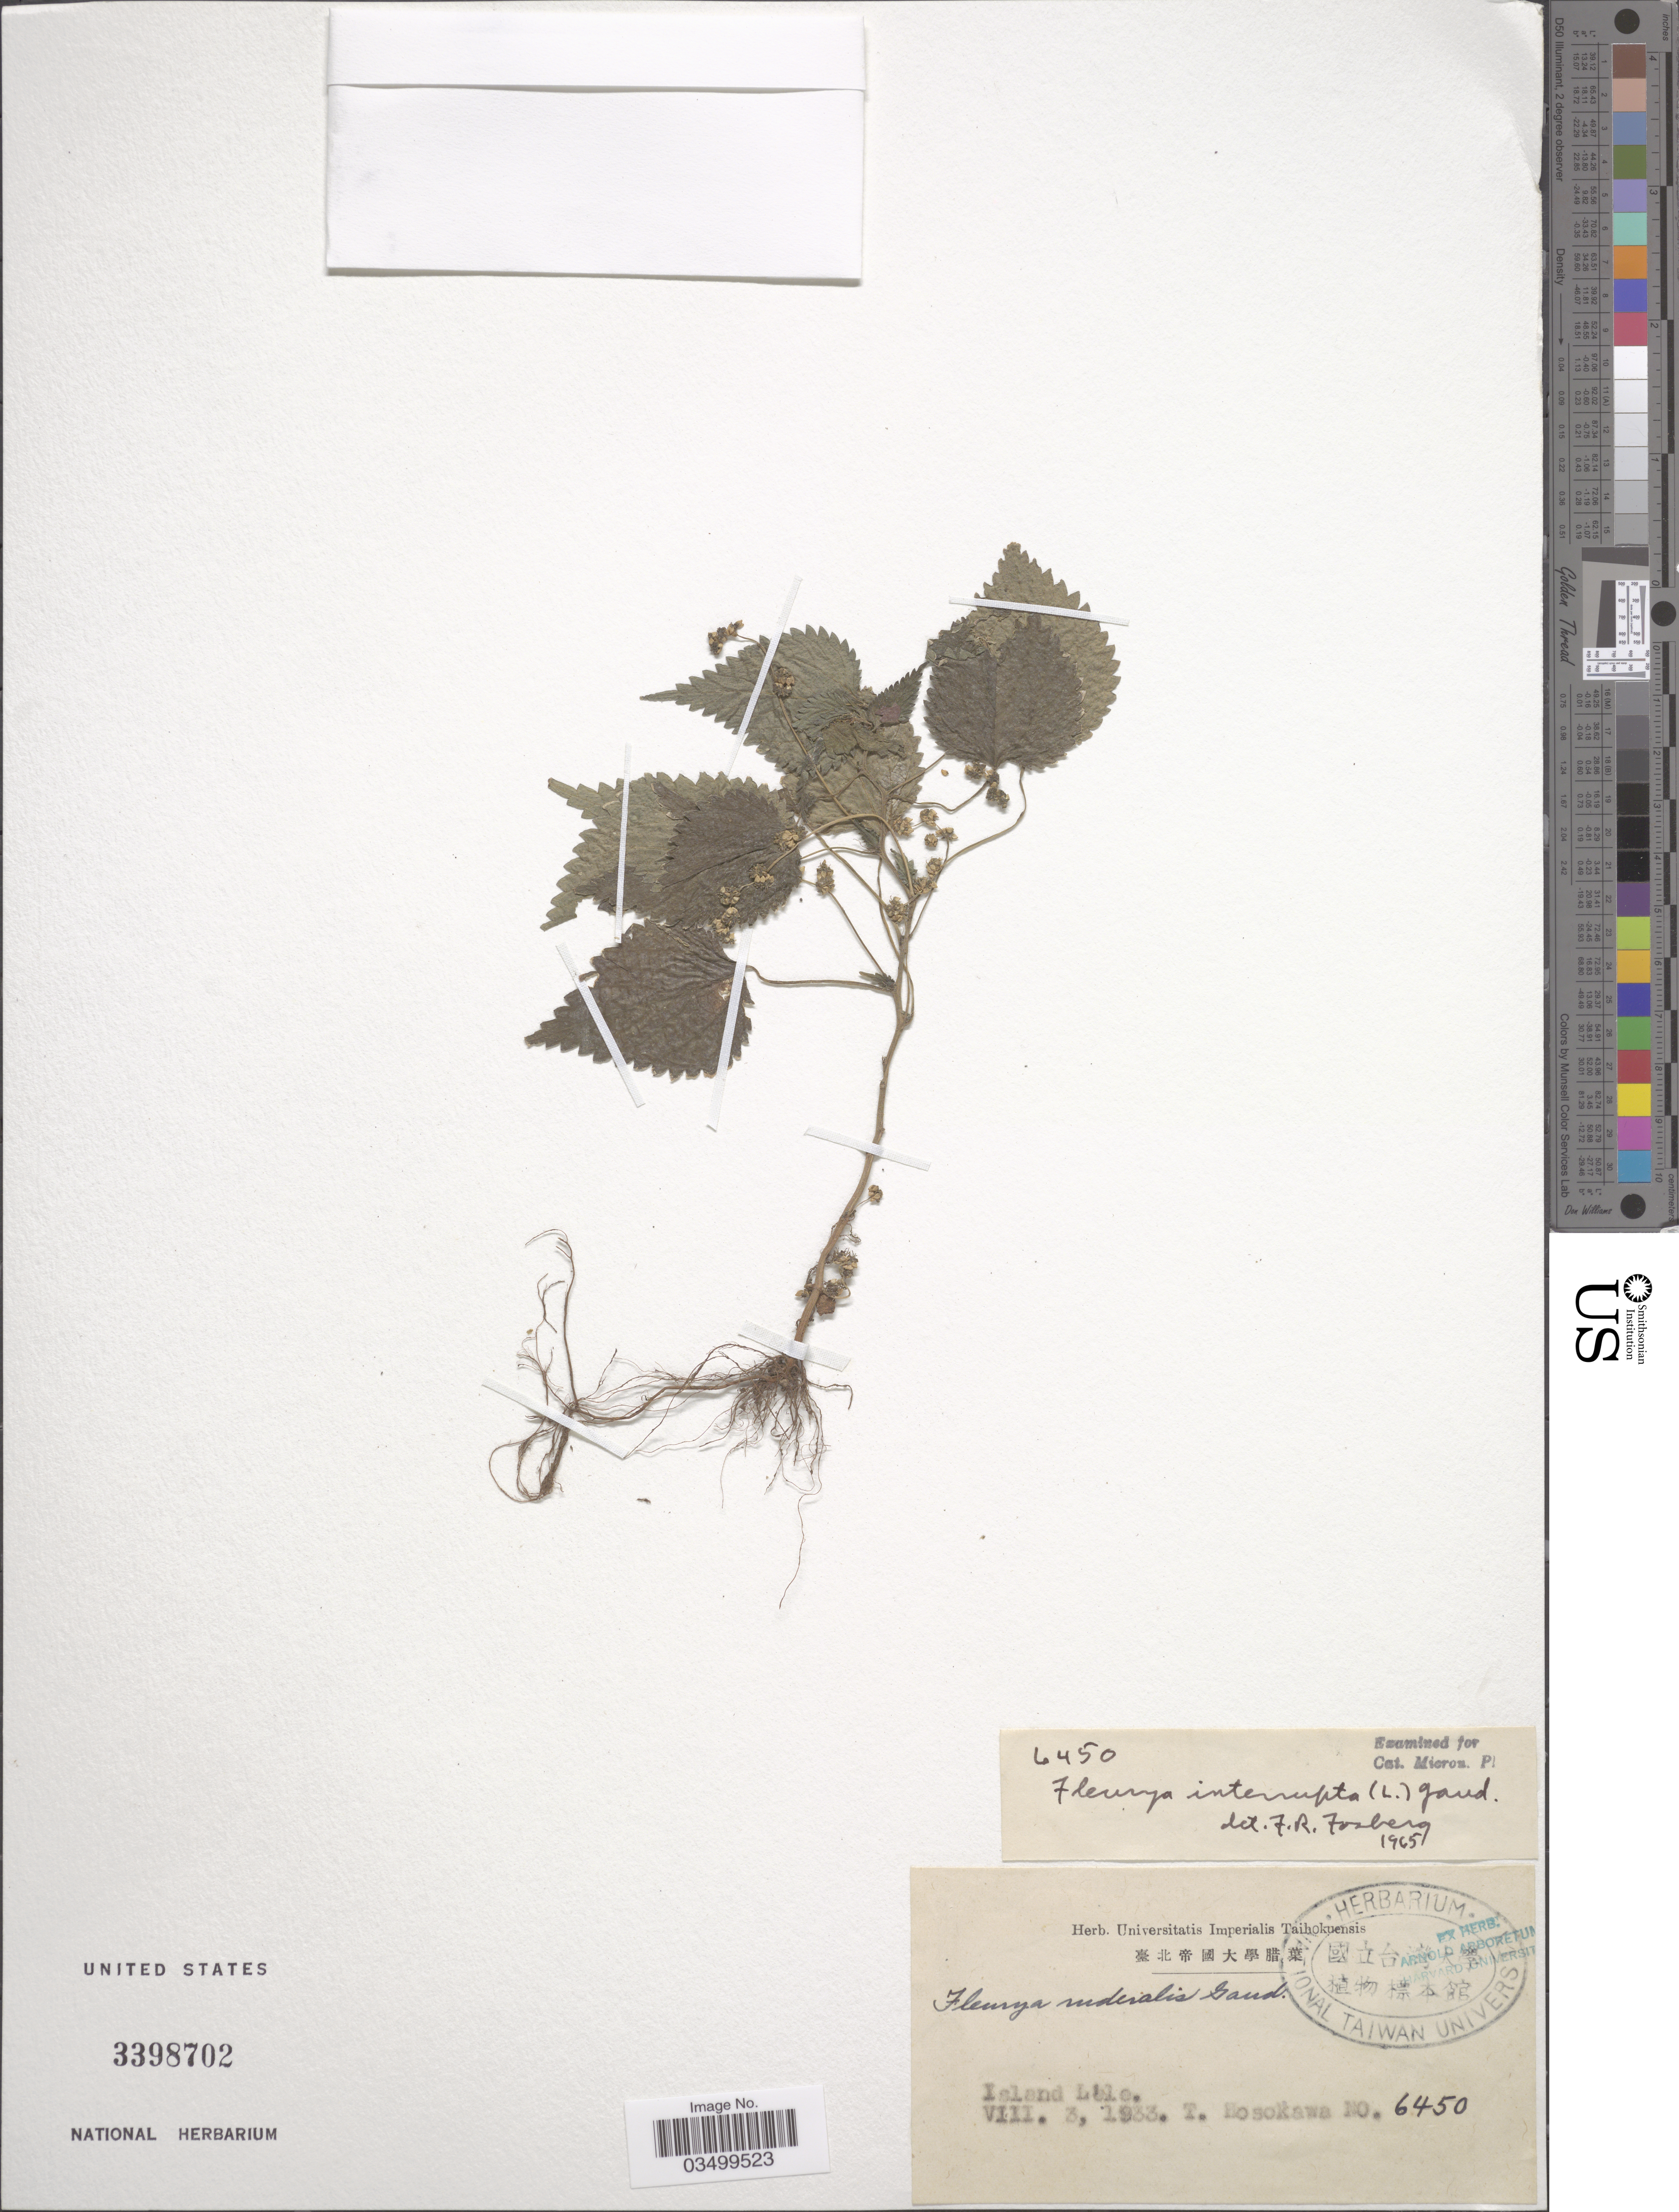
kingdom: Plantae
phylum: Tracheophyta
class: Magnoliopsida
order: Rosales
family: Urticaceae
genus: Laportea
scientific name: Laportea interrupta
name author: (L.) Chew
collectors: T. Hosokawa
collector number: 6450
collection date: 1933-08-03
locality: Island Lile*.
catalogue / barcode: US 3398702